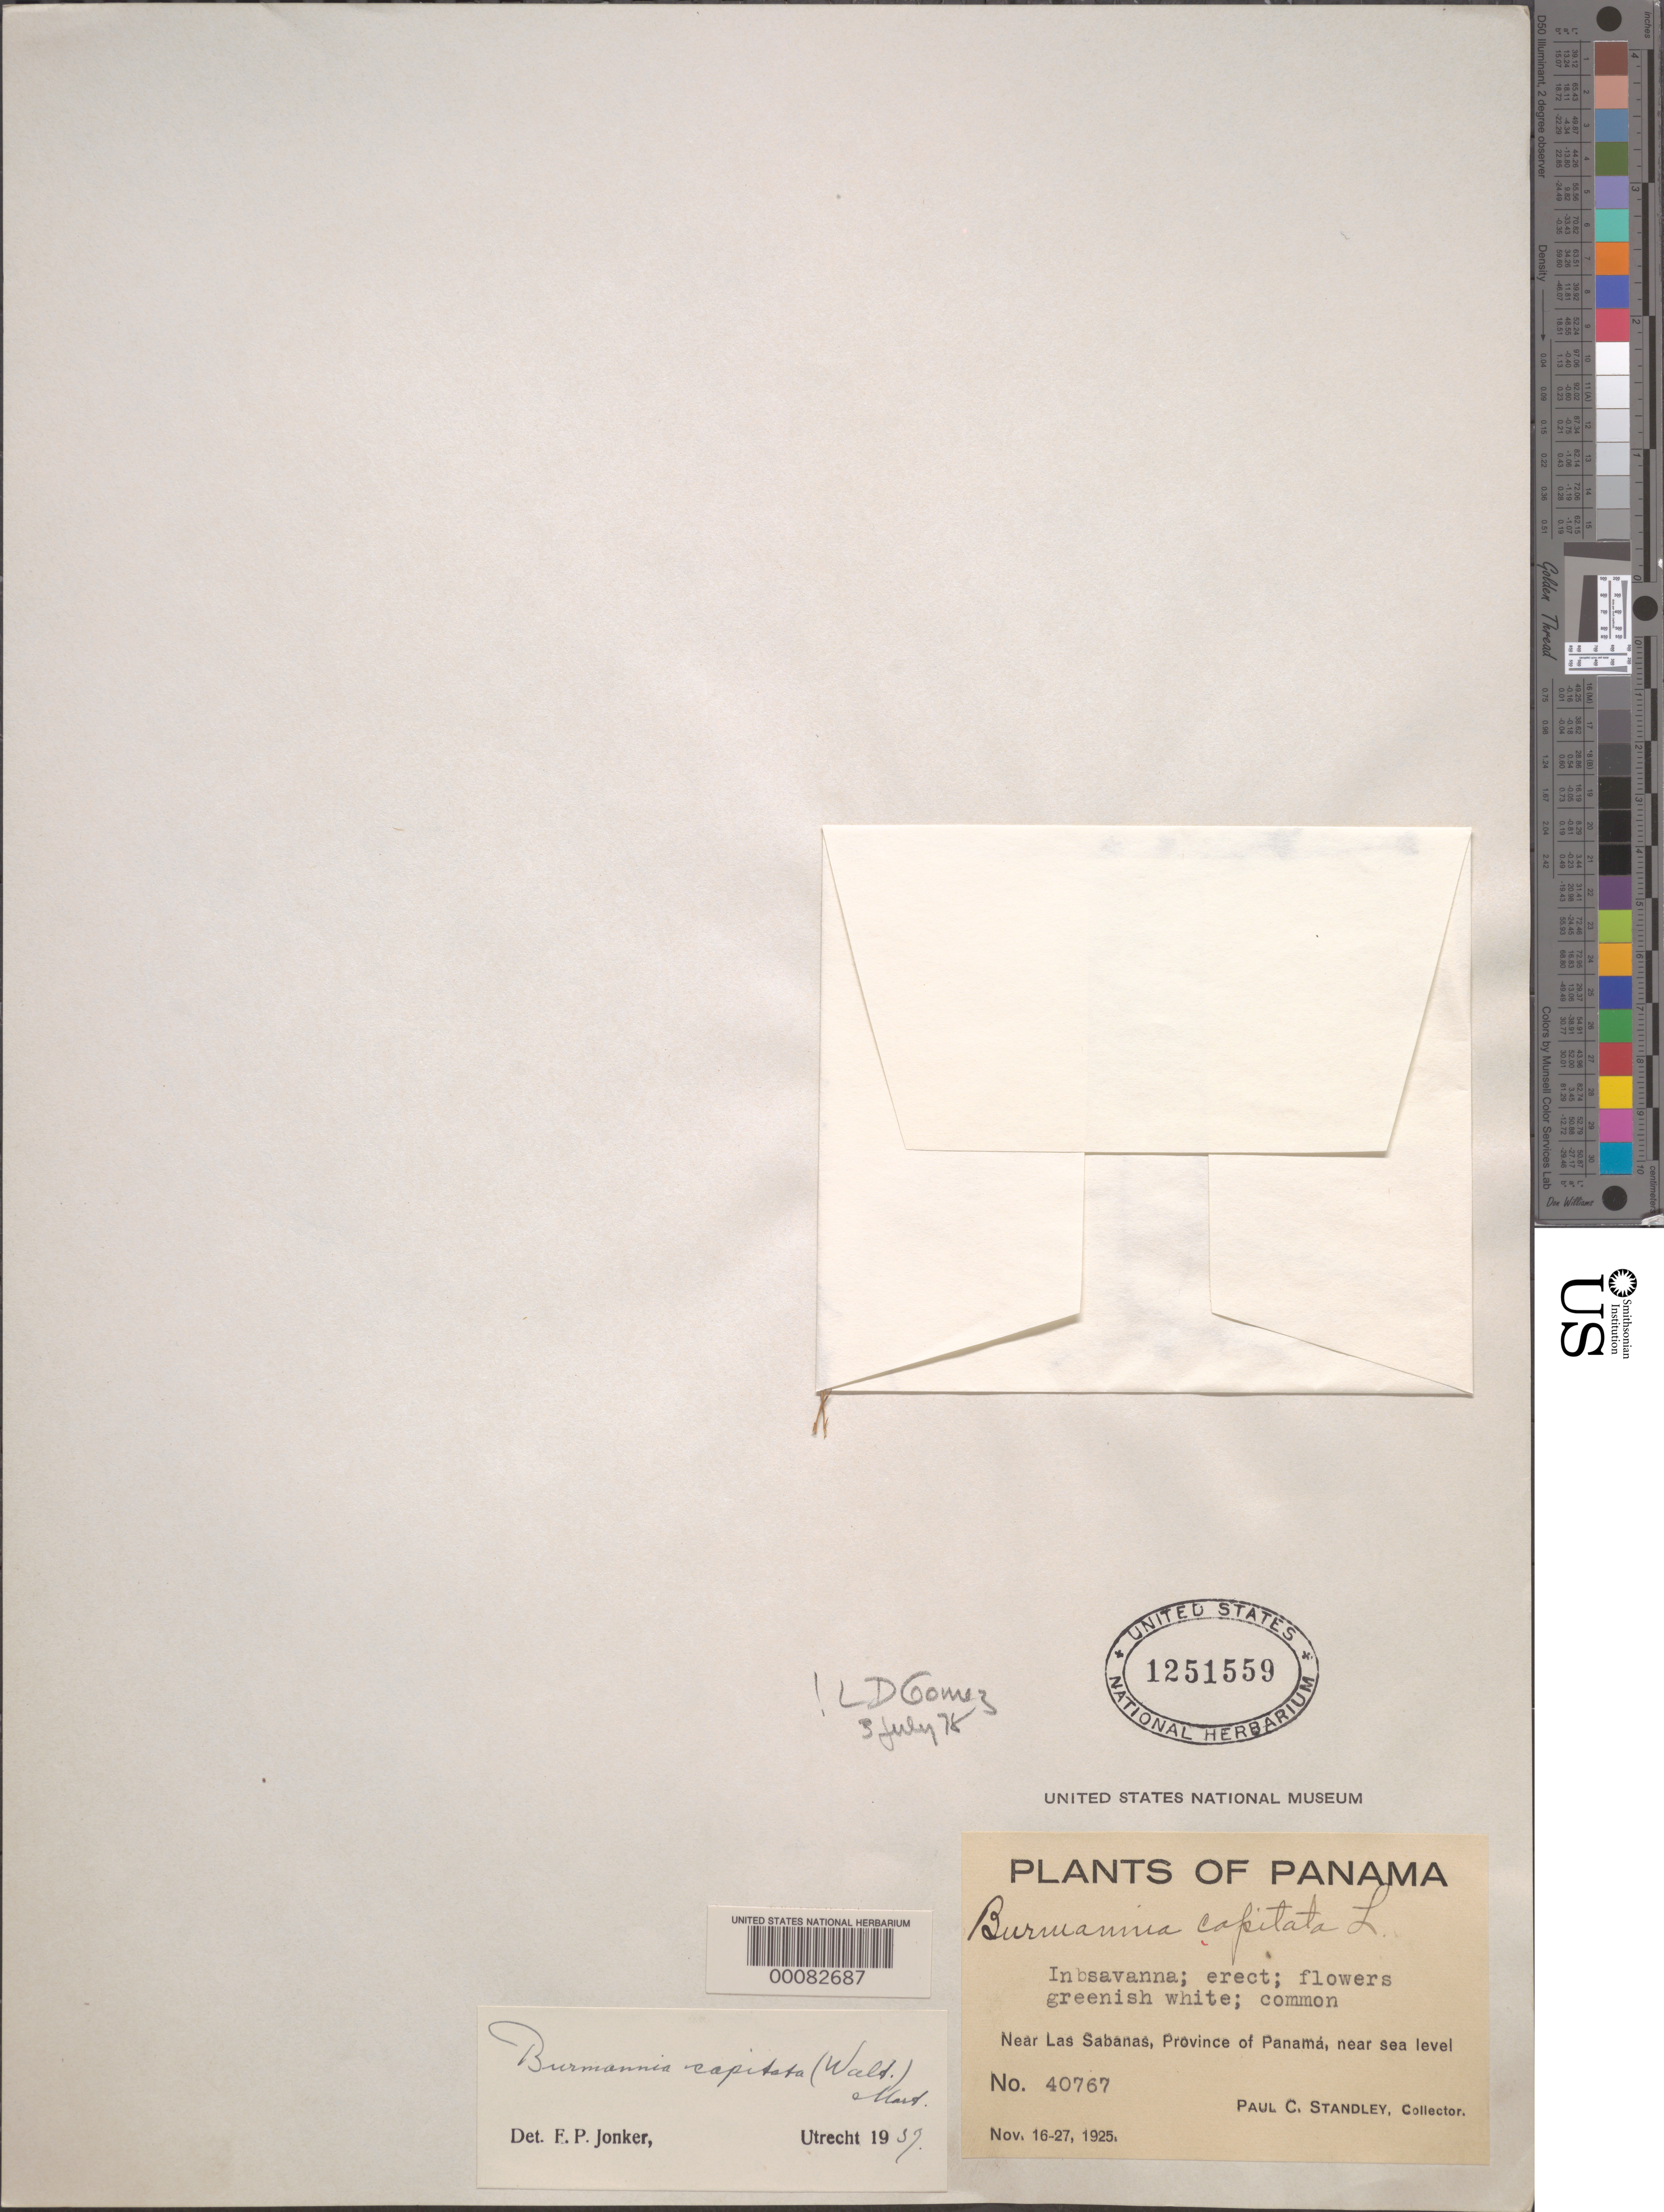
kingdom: Plantae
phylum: Tracheophyta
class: Liliopsida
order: Dioscoreales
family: Burmanniaceae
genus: Burmannia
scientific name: Burmannia capitata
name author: (Walter ex J.F. Gmel.) Mart.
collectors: P. C. Standley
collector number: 40767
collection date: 1925-11-16/1925-11-27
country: Panama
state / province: Panamá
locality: Near Las Sabanas.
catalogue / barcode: US 1251559